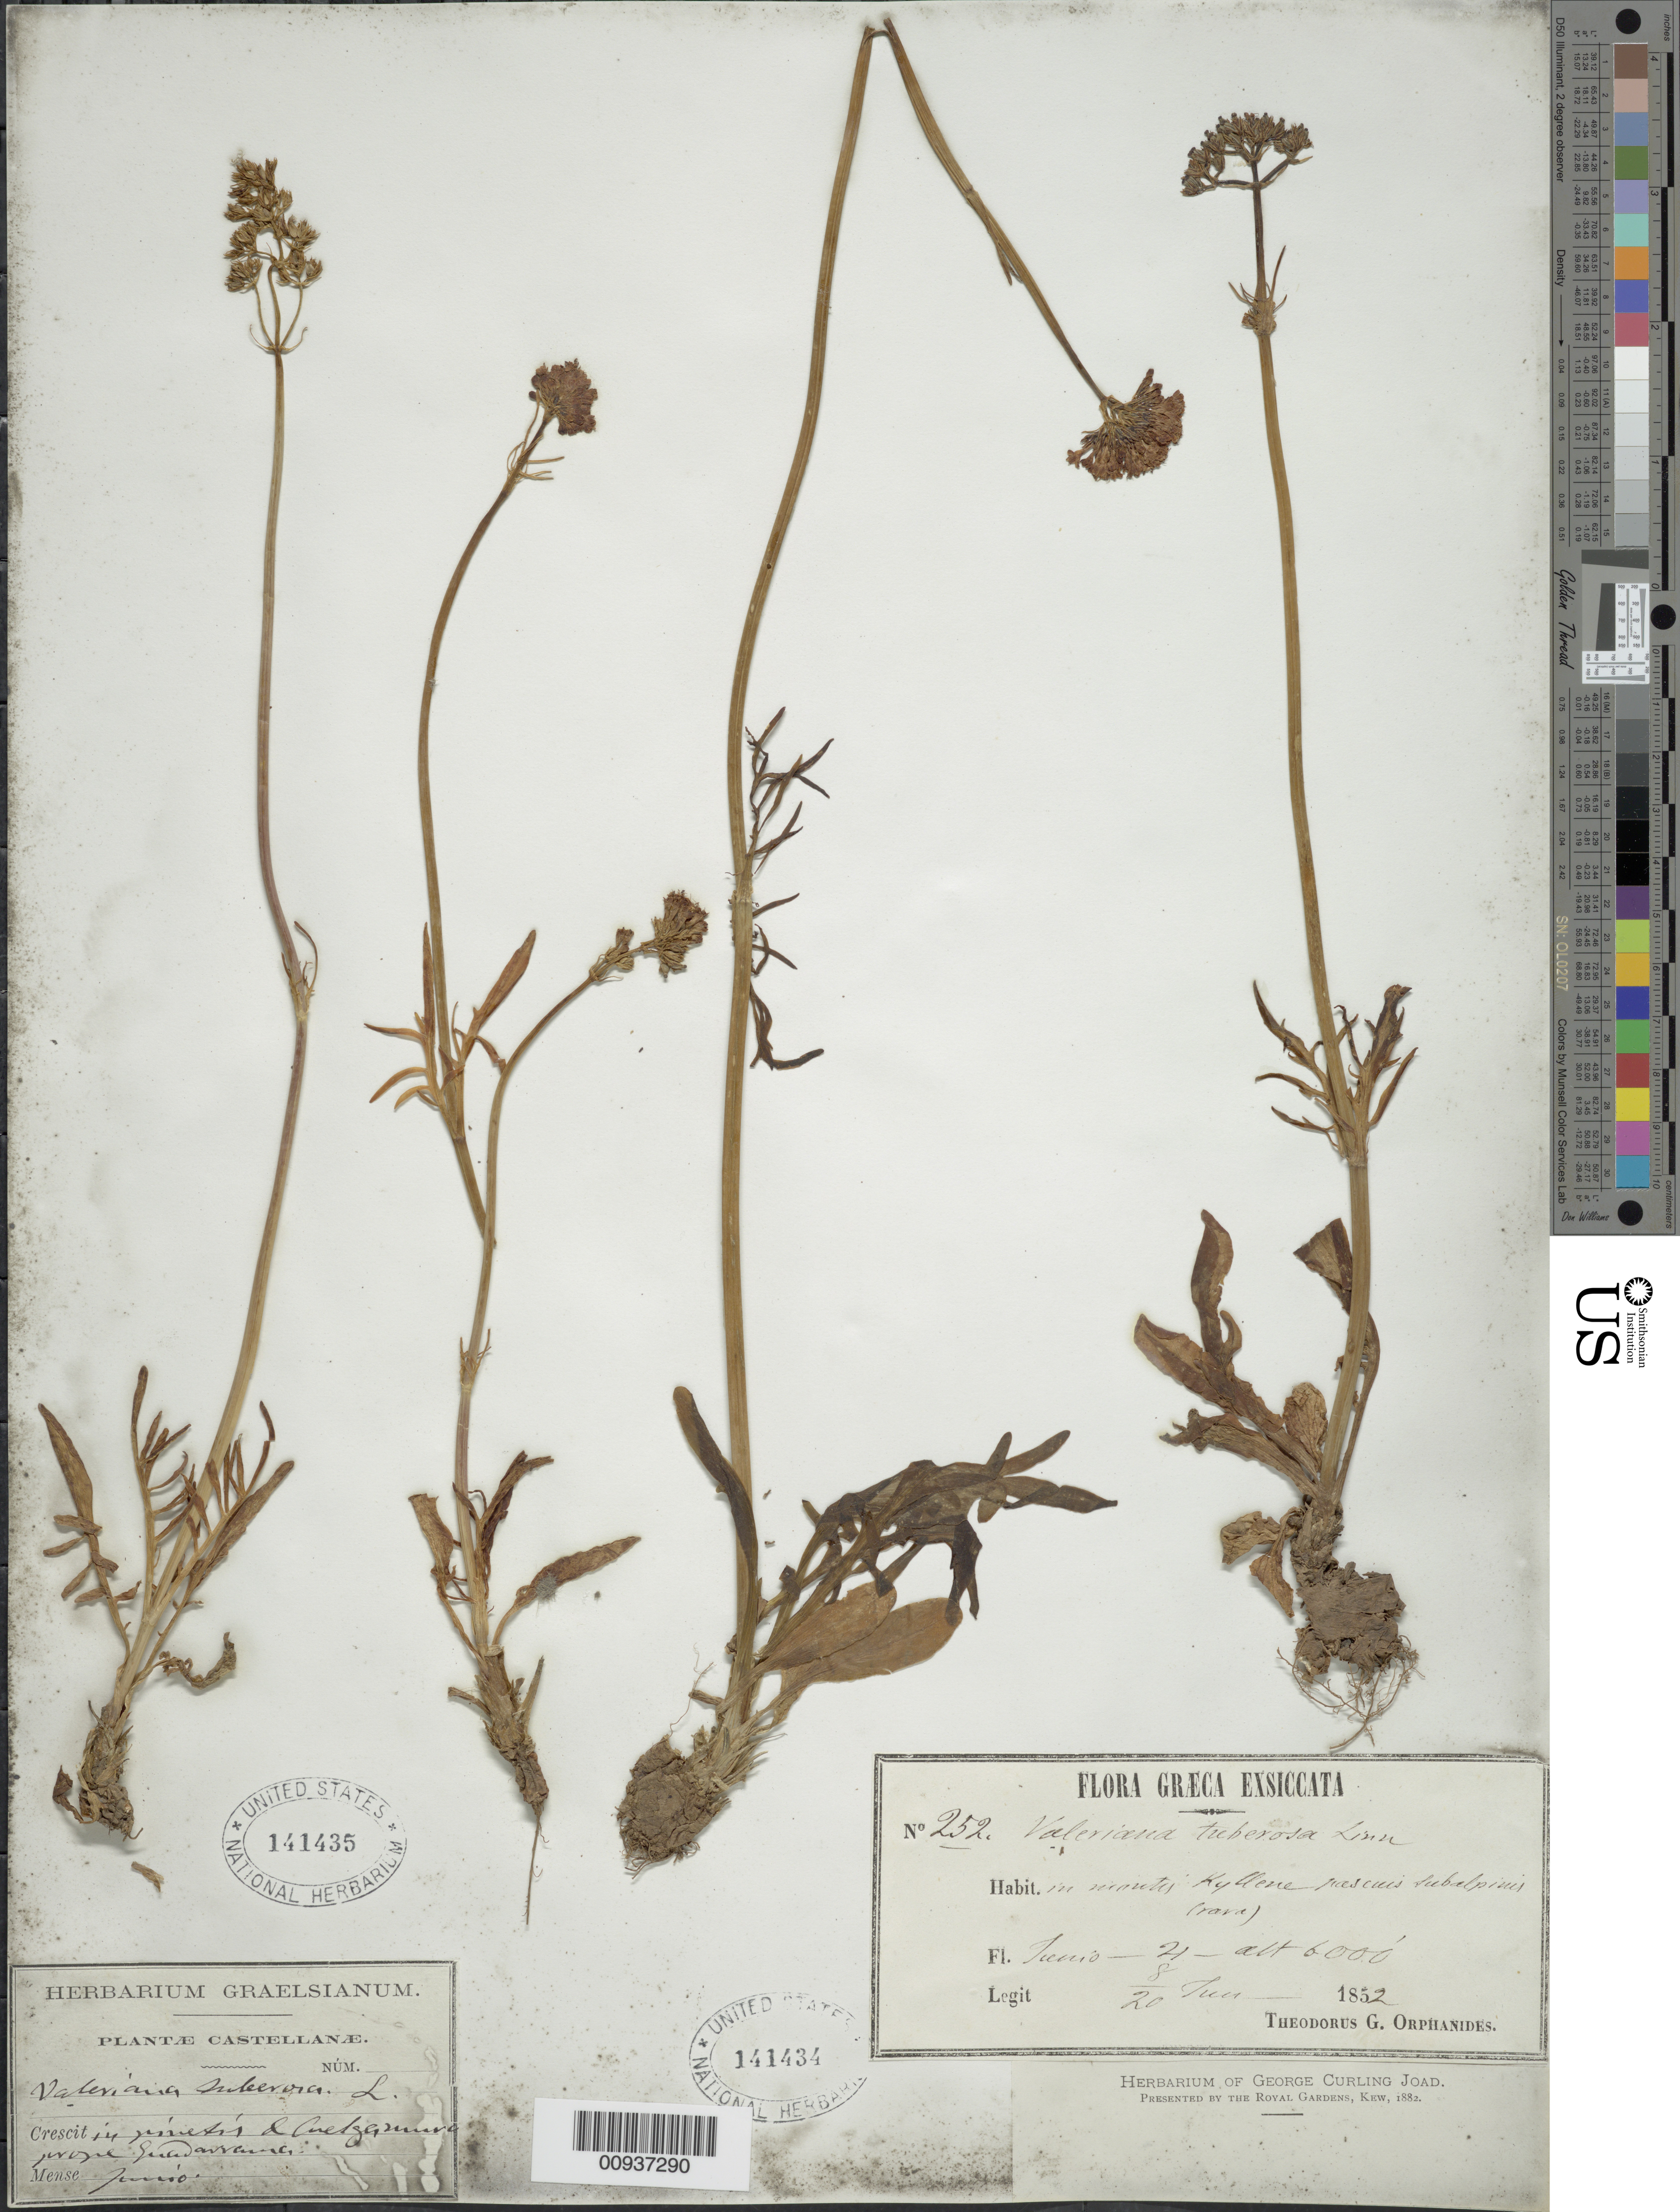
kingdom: Plantae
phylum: Tracheophyta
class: Magnoliopsida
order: Dipsacales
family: Caprifoliaceae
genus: Valeriana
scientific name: Valeriana tuberosa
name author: L.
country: Italy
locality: Plantae Castellanae: (rest of card illegible)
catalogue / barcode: US 141435